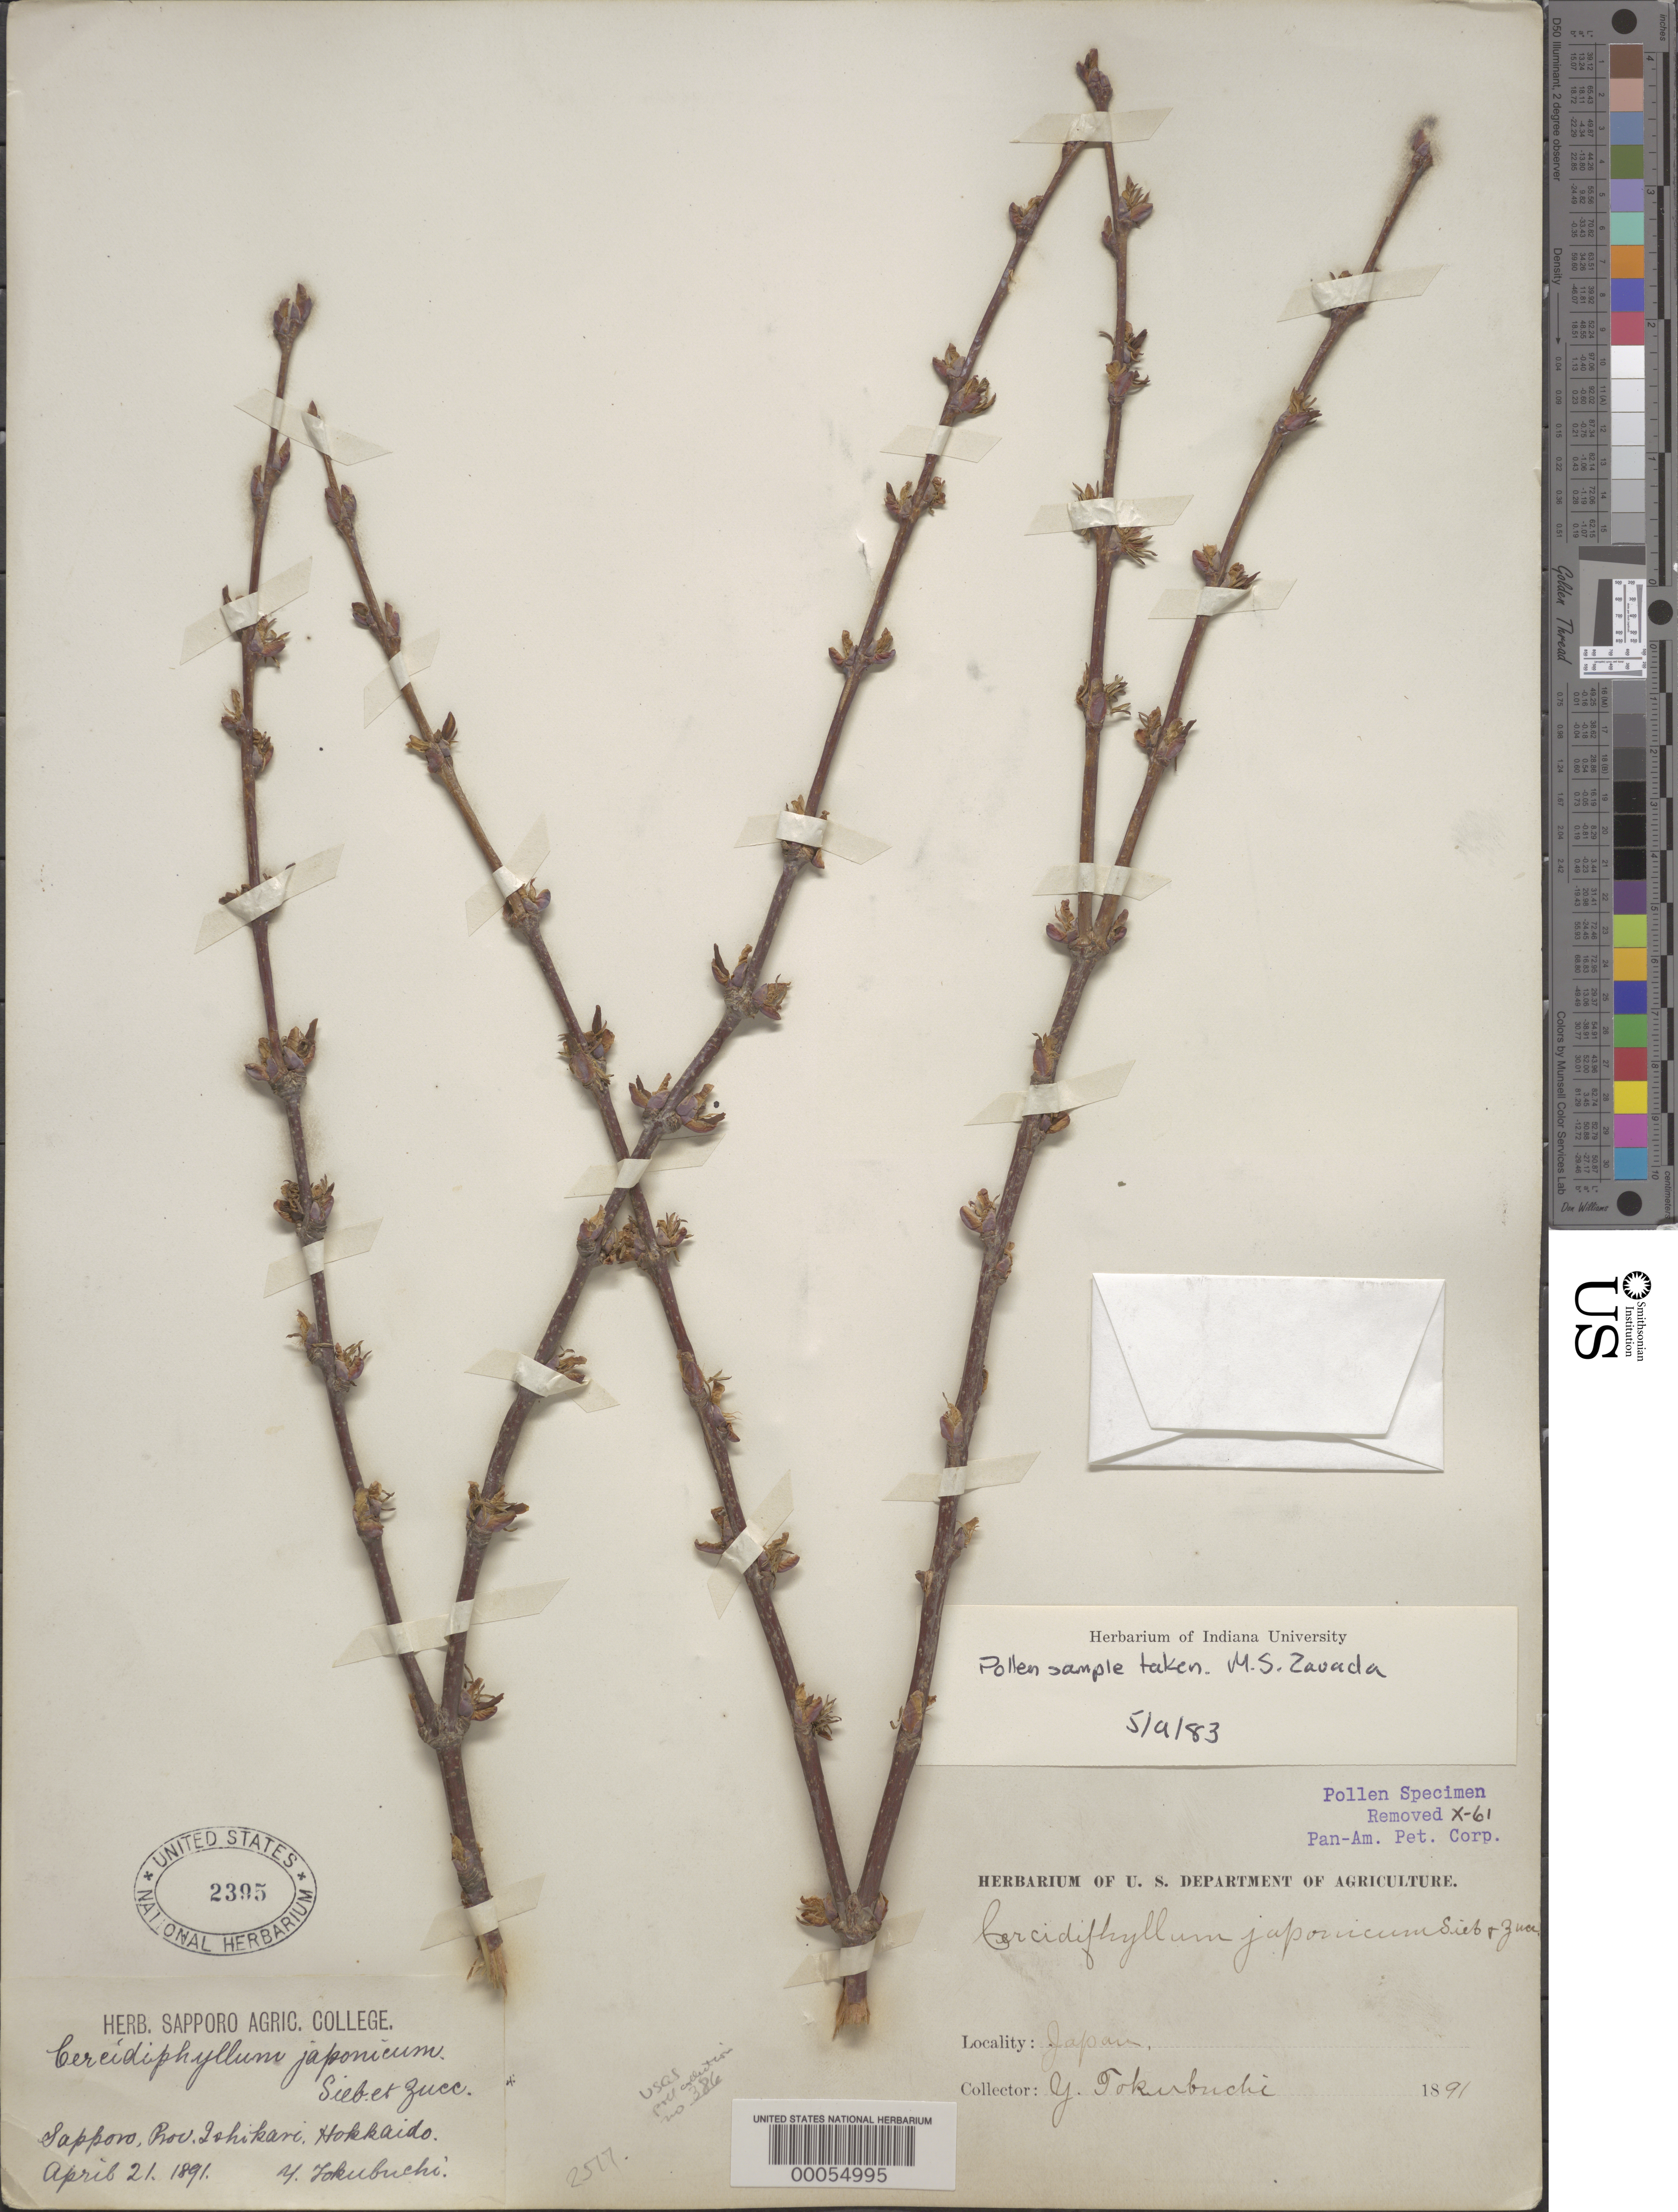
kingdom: Plantae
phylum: Tracheophyta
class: Magnoliopsida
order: Saxifragales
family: Cercidiphyllaceae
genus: Cercidiphyllum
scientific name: Cercidiphyllum japonicum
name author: Siebold & Zucc. ex J.J. Hoffm. & Schult. f.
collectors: Y. Tokubuchi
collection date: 1891-04-21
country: Japan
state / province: Hokkaidō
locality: Sapporo, Prov. Ishikari.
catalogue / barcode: US 2395